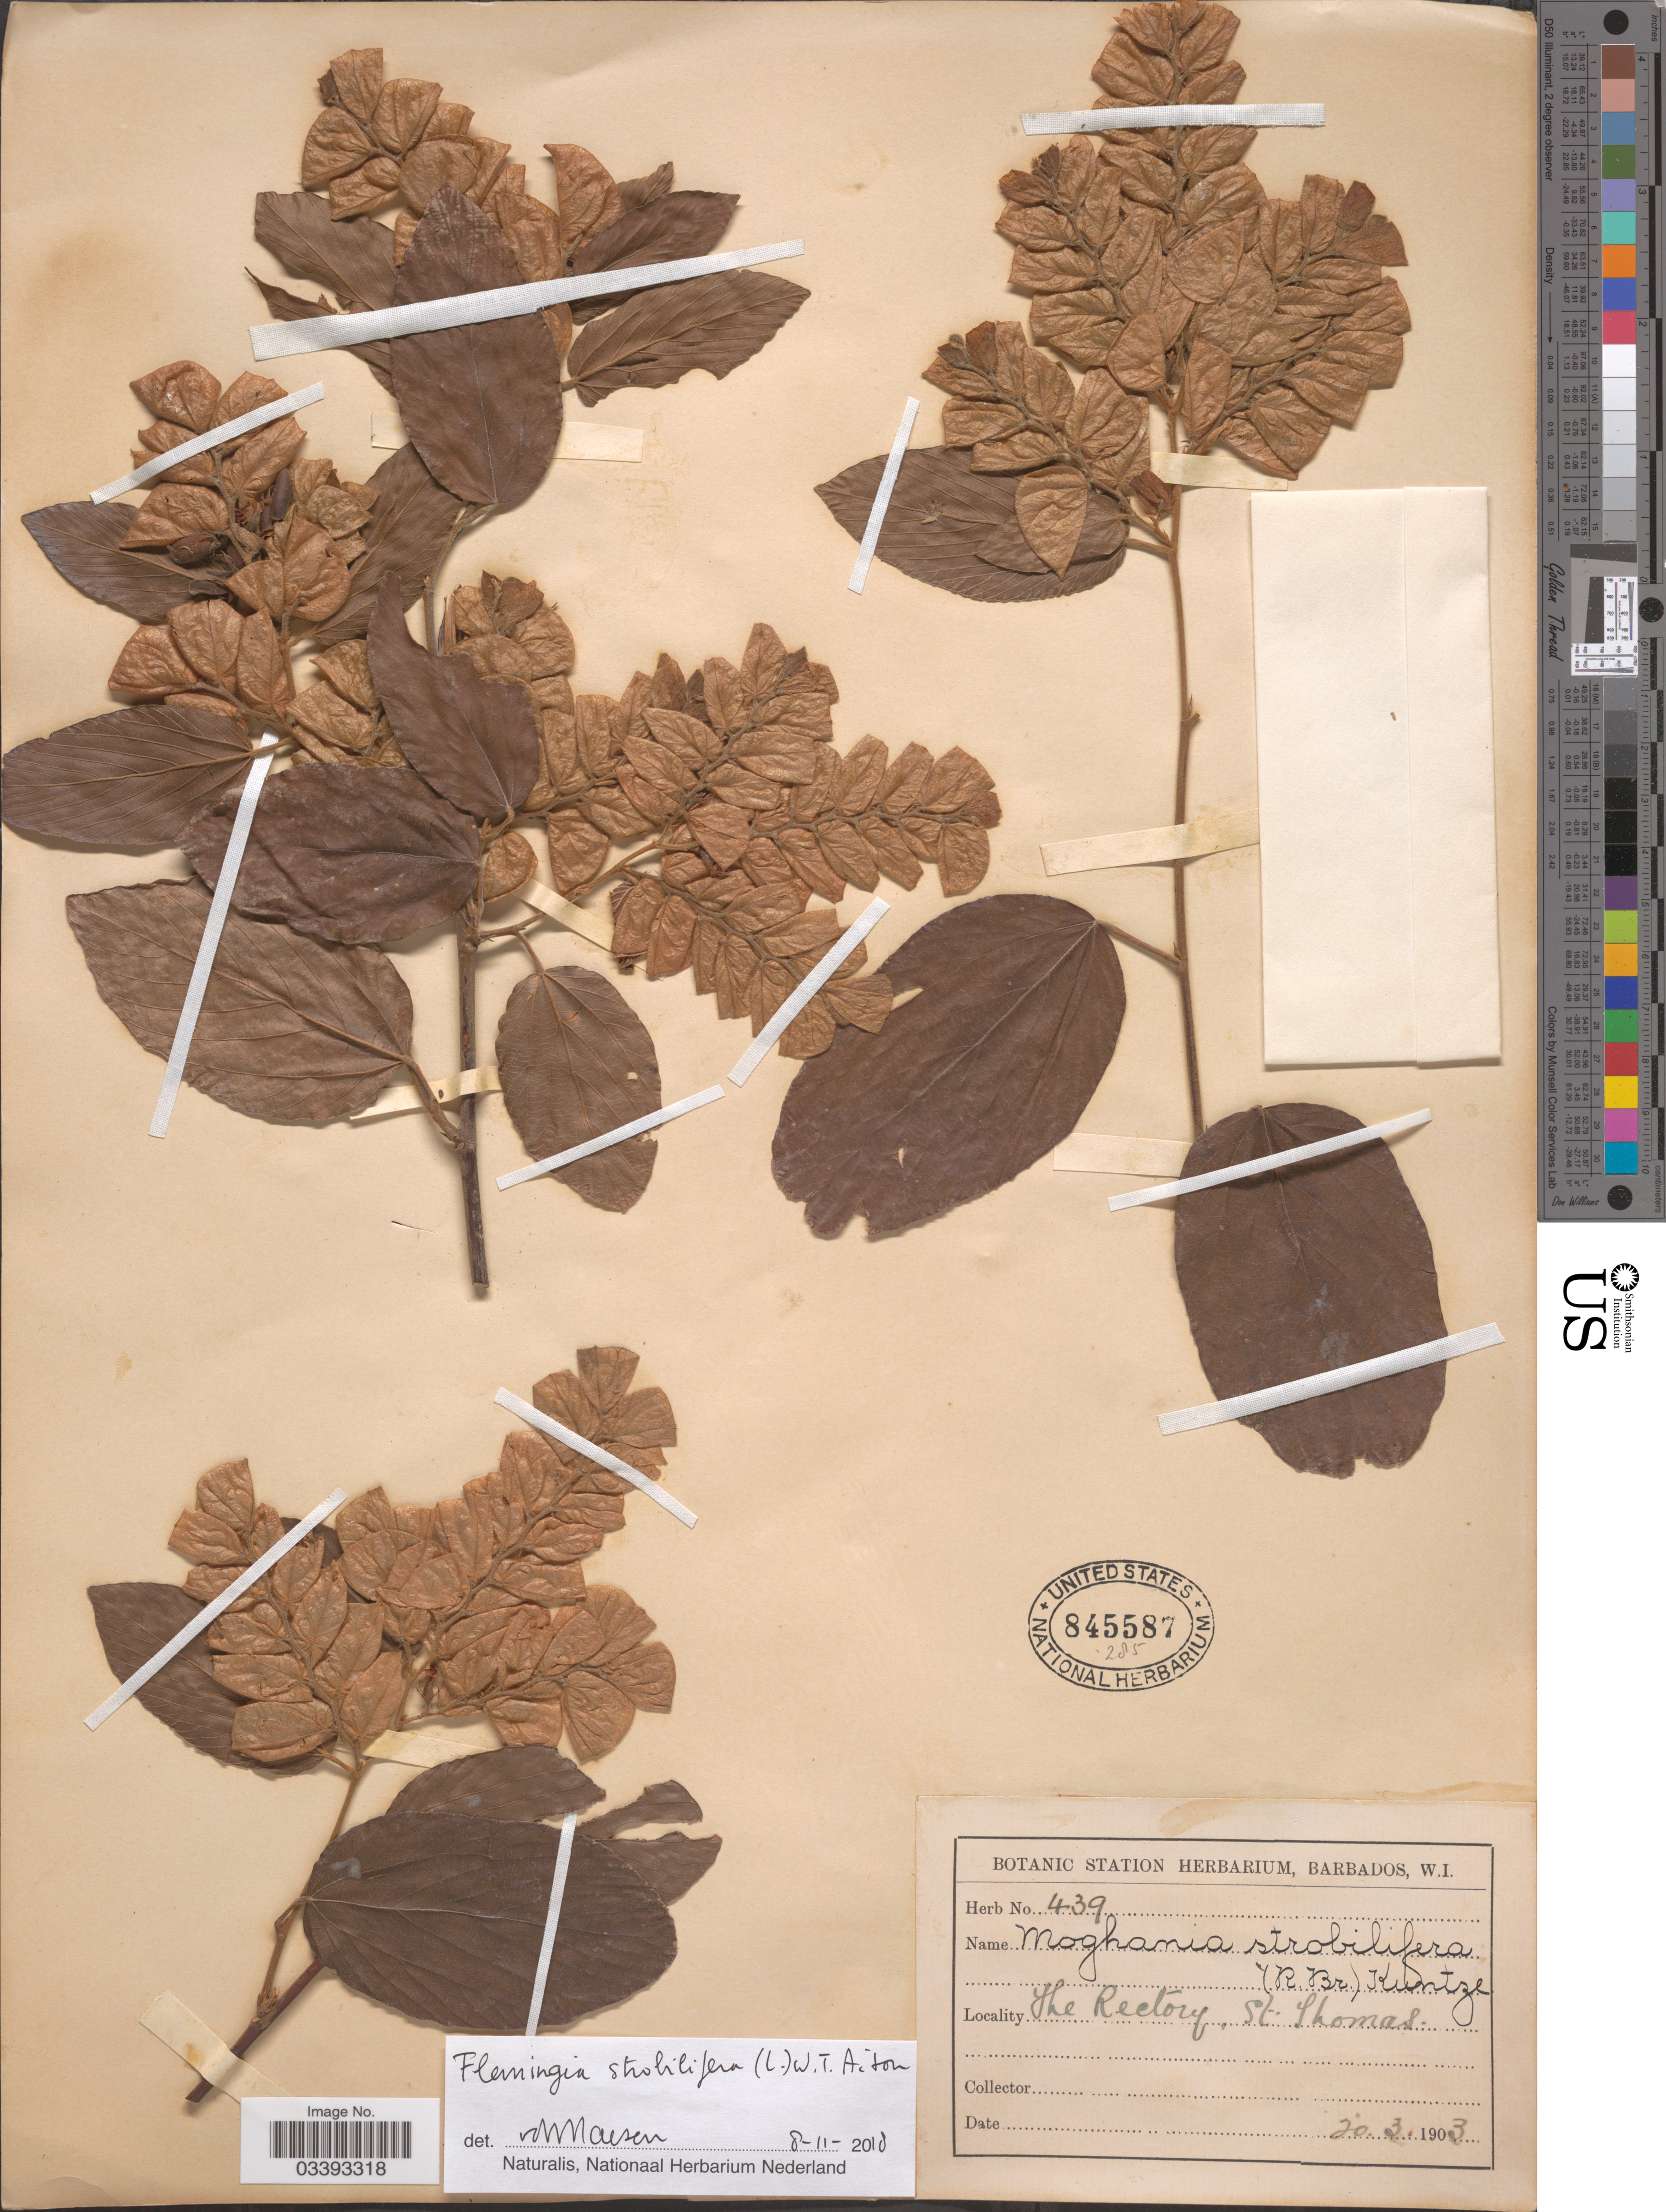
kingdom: Plantae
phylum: Tracheophyta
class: Magnoliopsida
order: Fabales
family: Fabaceae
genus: Flemingia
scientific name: Flemingia strobilifera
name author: (L.) W.T. Aiton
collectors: Ex Herb. Botanic Station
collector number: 439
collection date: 1903-03-20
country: Barbados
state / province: Saint Thomas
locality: The Rectory.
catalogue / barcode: US 845587